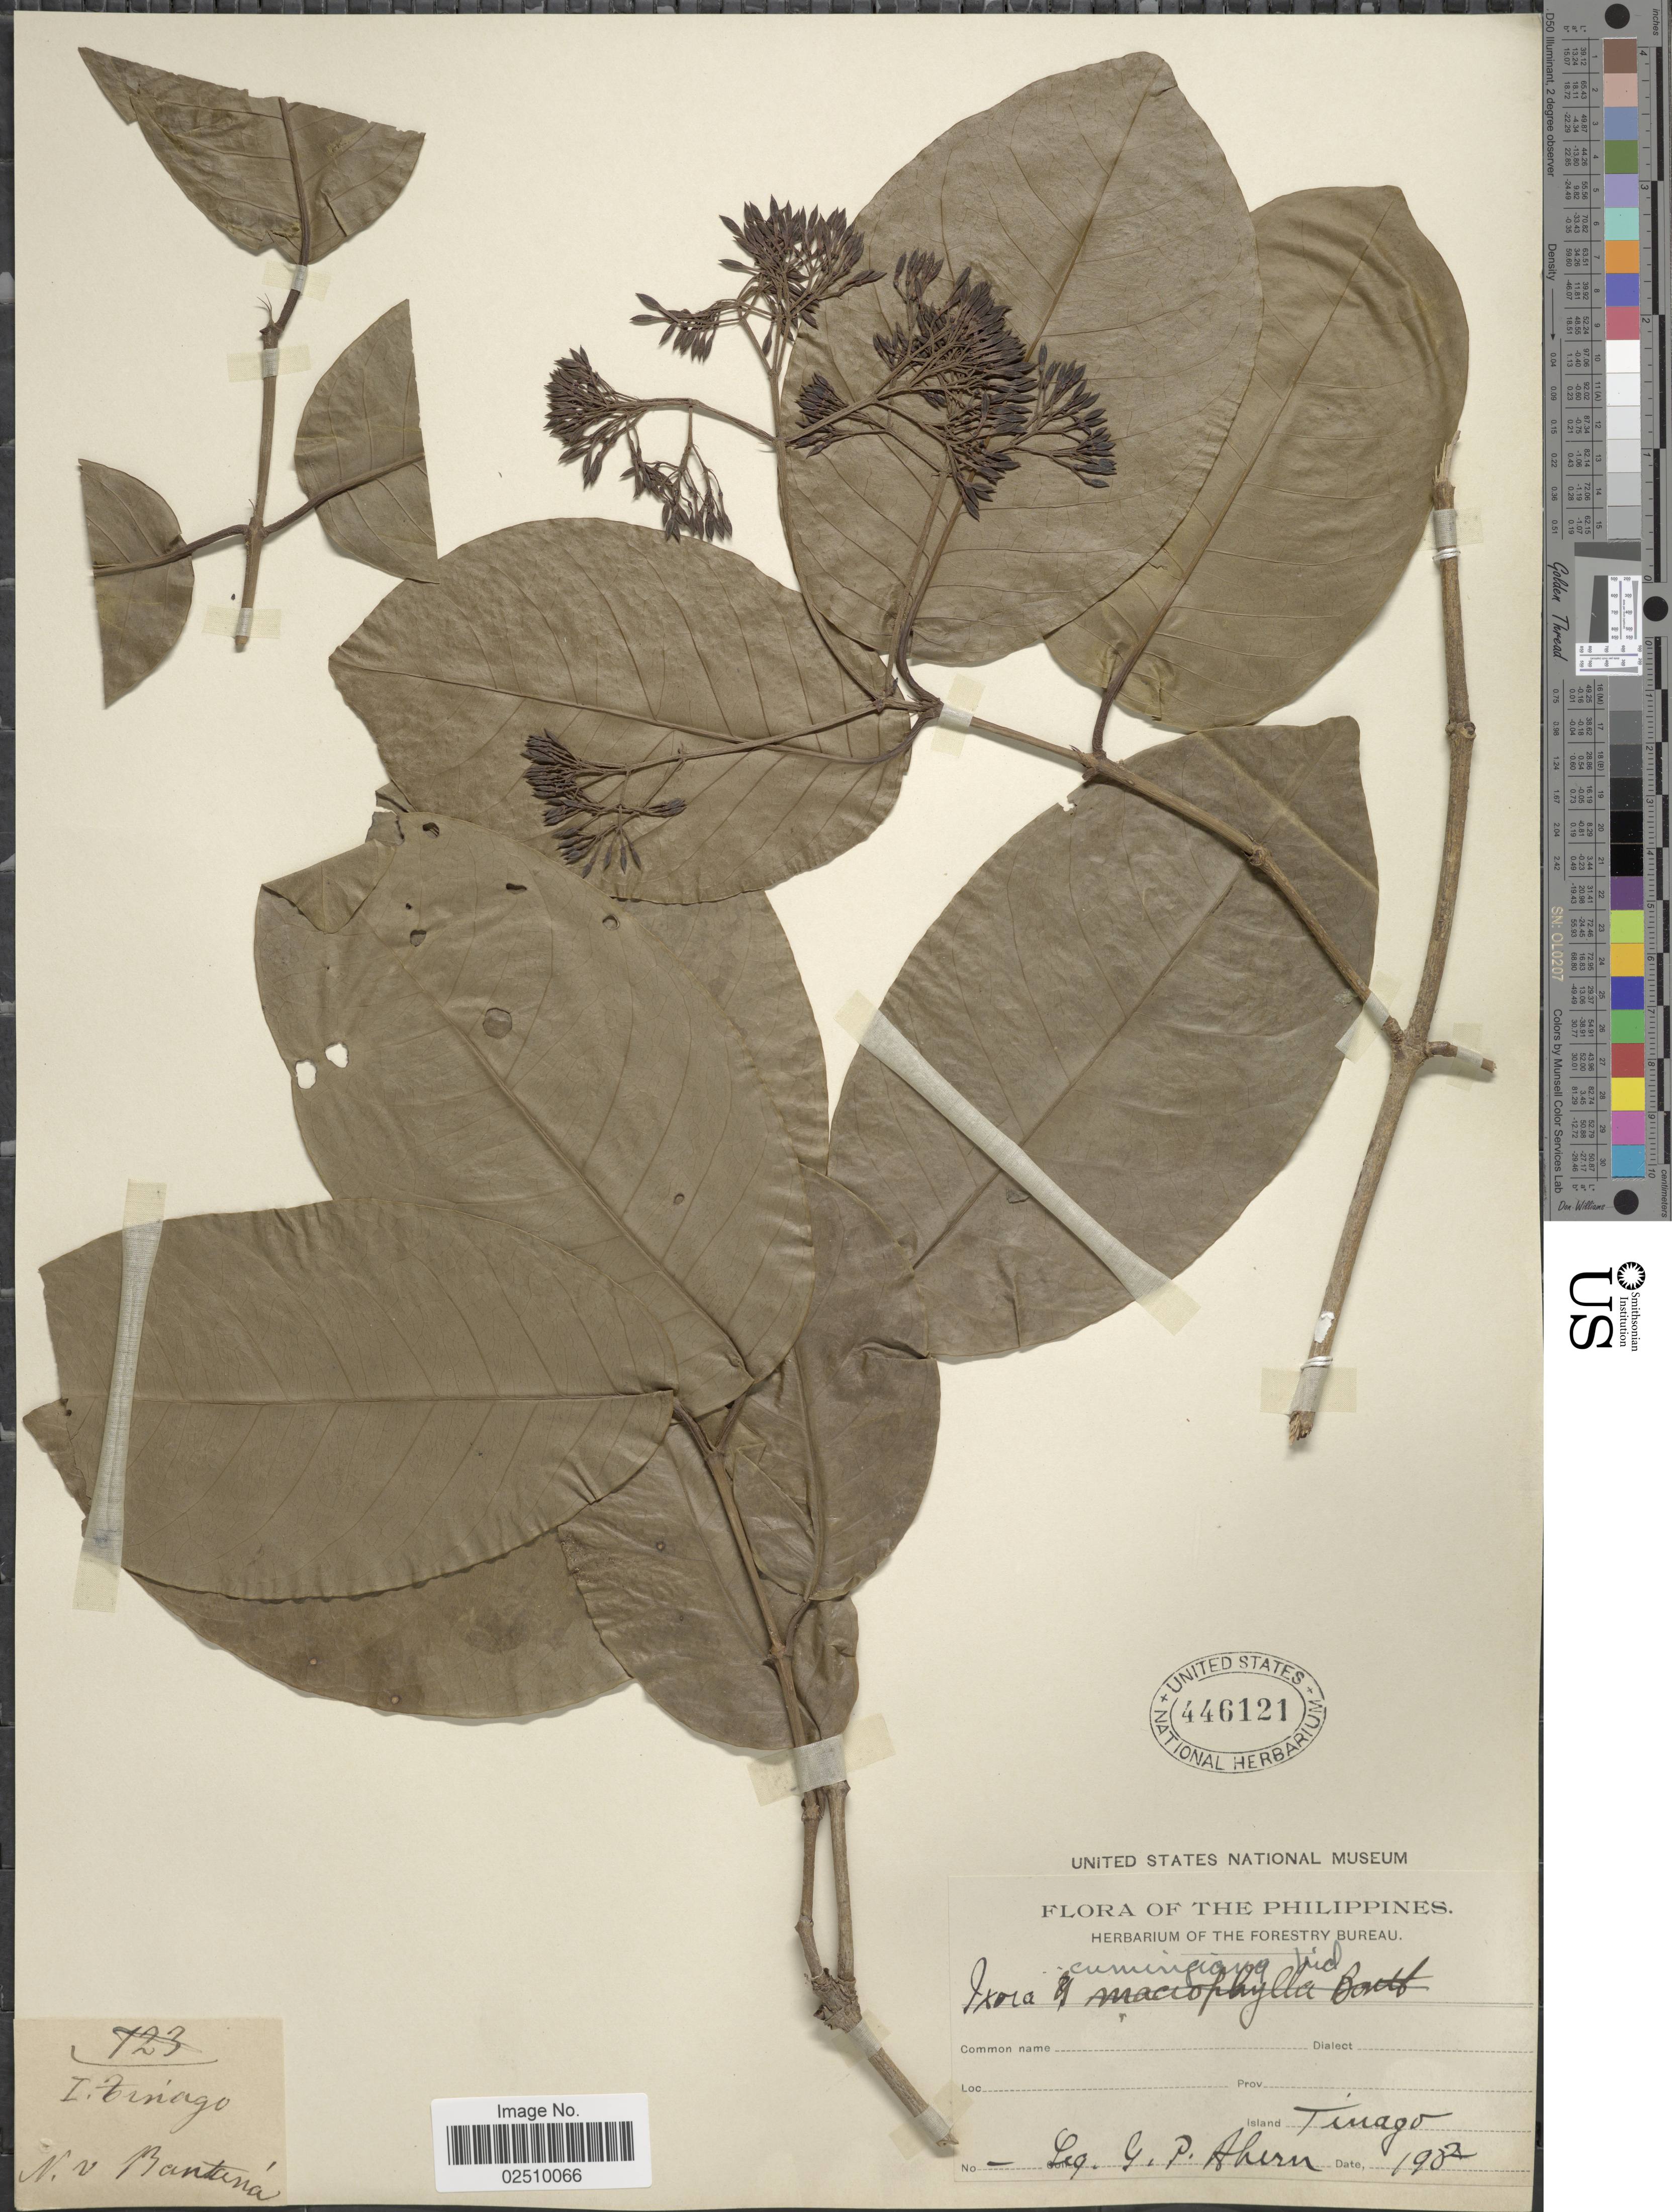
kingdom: Plantae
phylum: Tracheophyta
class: Magnoliopsida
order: Gentianales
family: Rubiaceae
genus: Ixora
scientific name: Ixora cumingiana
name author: S. Vidal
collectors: G. Ahern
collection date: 1902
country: Philippines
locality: Island Tinago, N. V. Bantana [unsure placement]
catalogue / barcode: US 446121